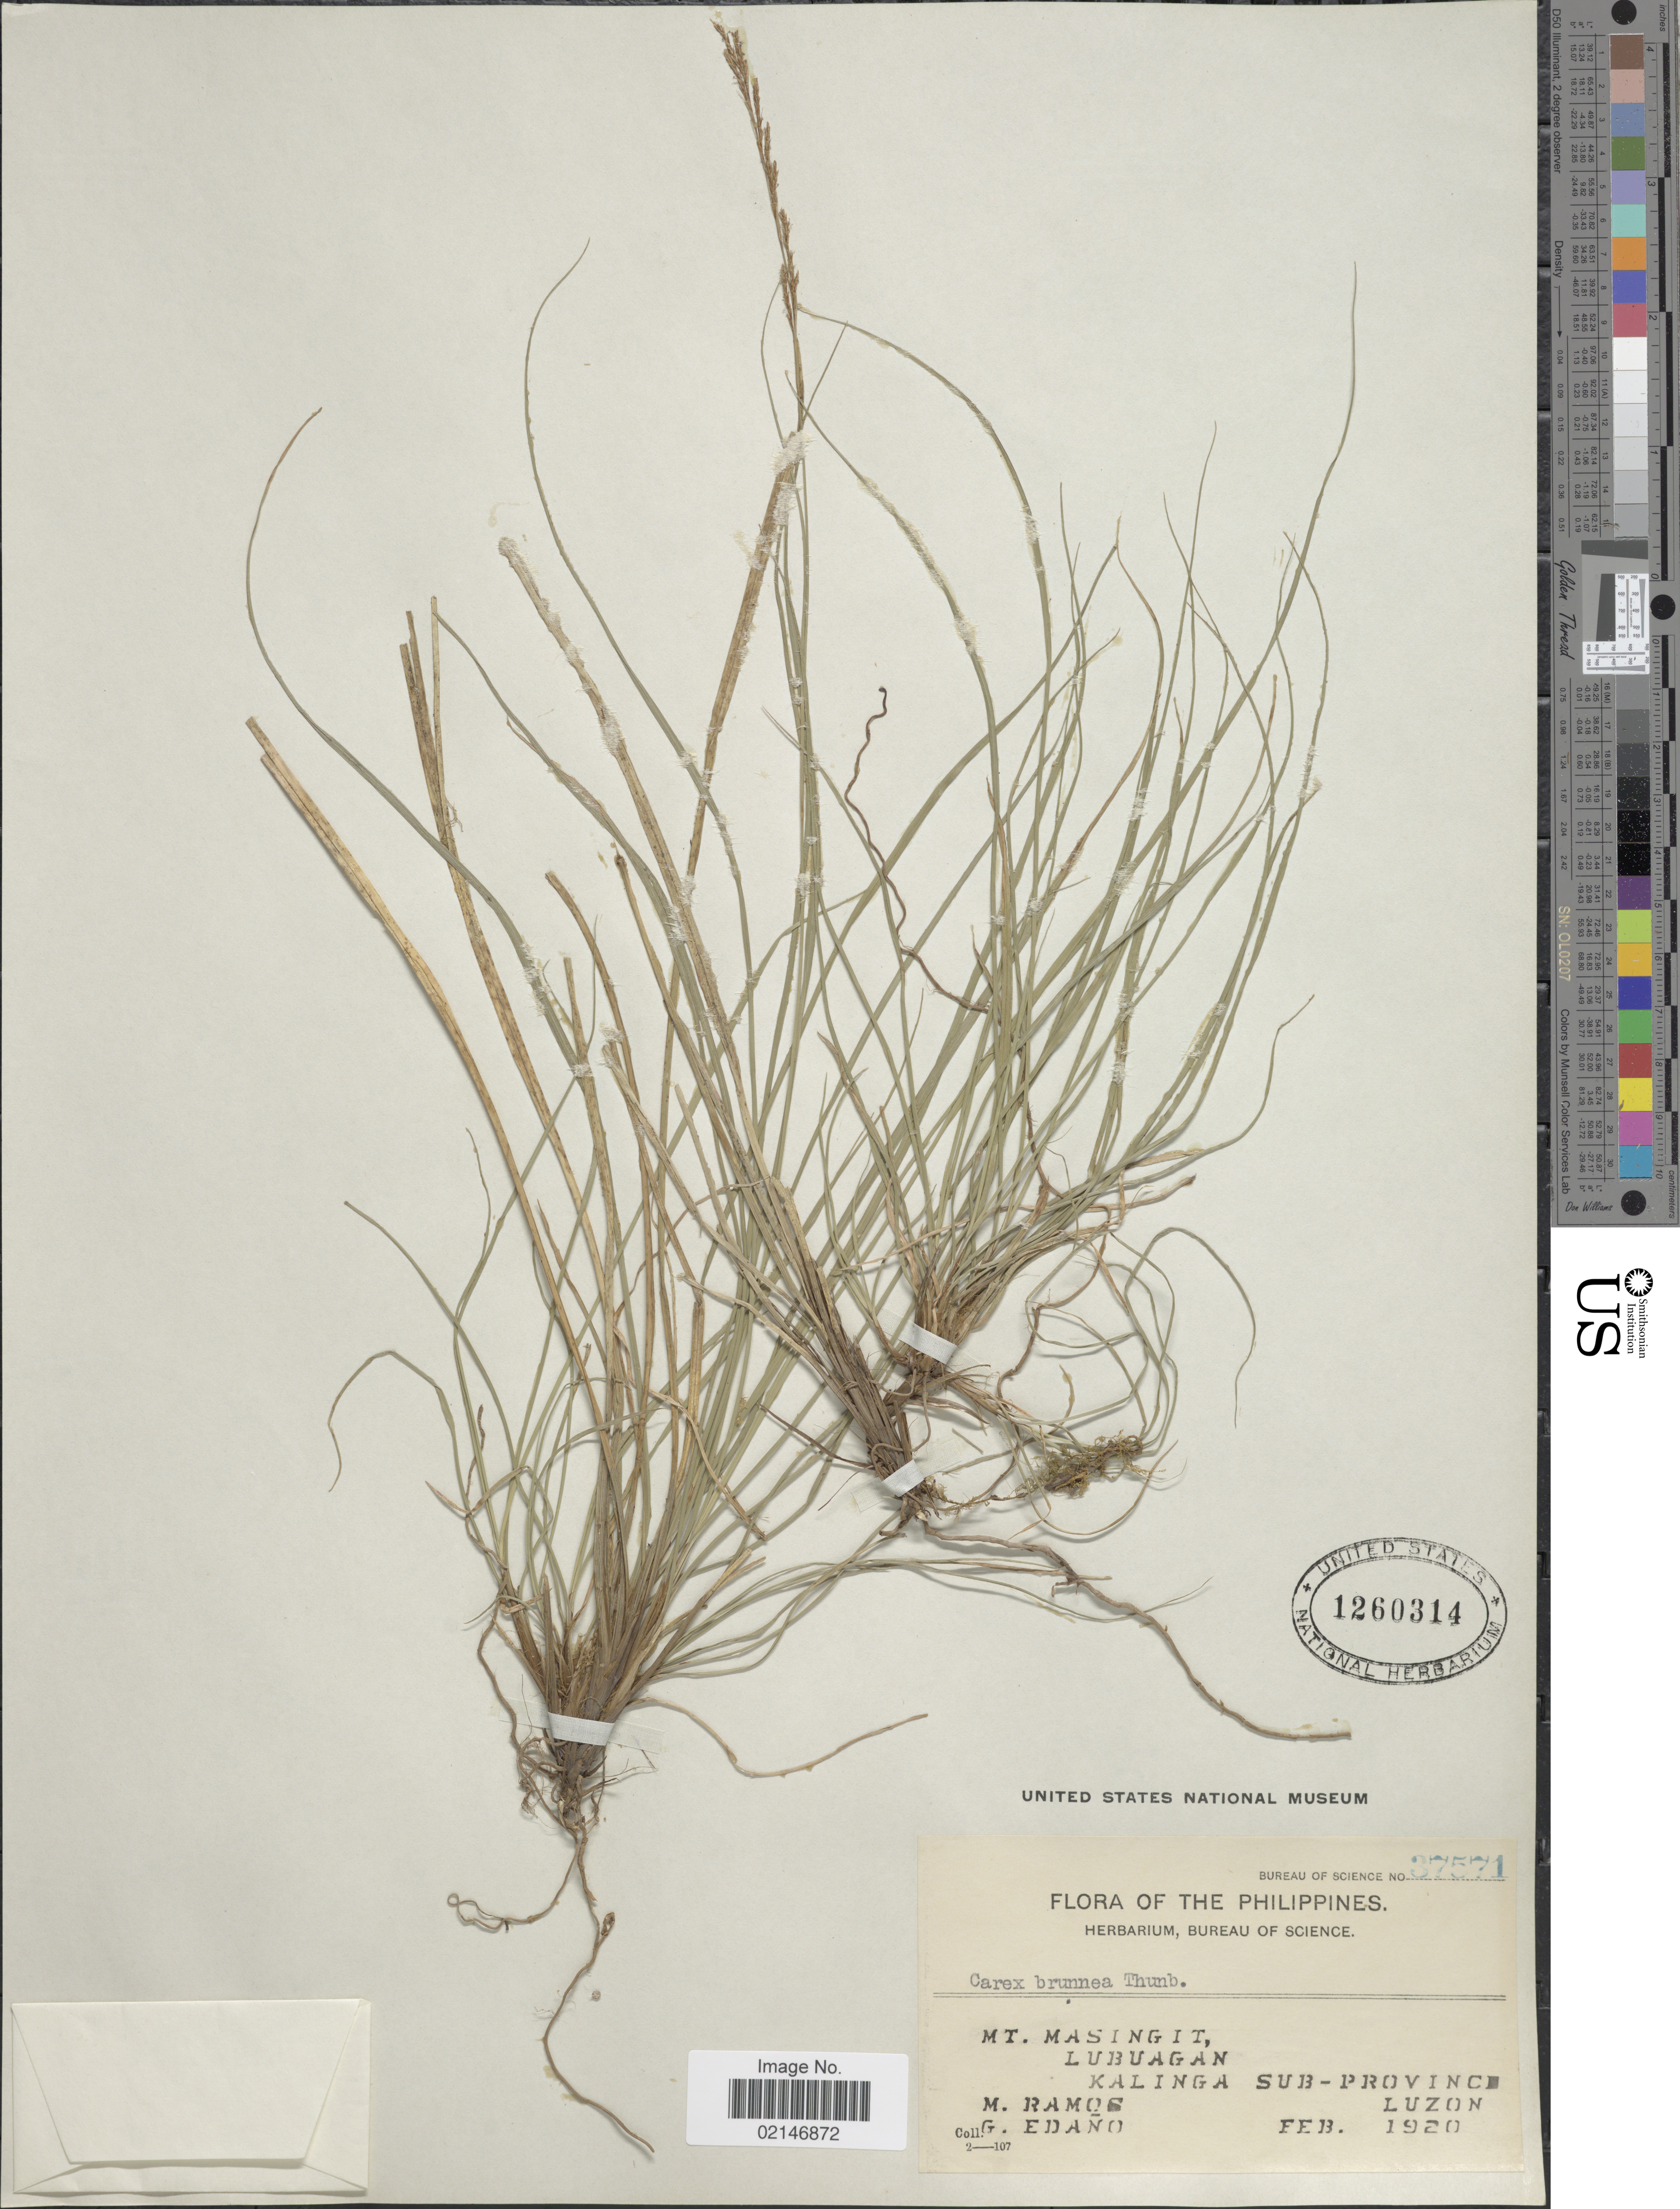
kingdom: Plantae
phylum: Tracheophyta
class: Liliopsida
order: Poales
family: Cyperaceae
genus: Carex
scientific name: Carex brunnea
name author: Thunb.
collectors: M. Ramos & G. Edaño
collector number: Bureau Of Science 37571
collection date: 1920-02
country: Philippines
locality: Mt. Masingit, Lubuagan, Kalinga Sub-Province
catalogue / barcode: US 1260314